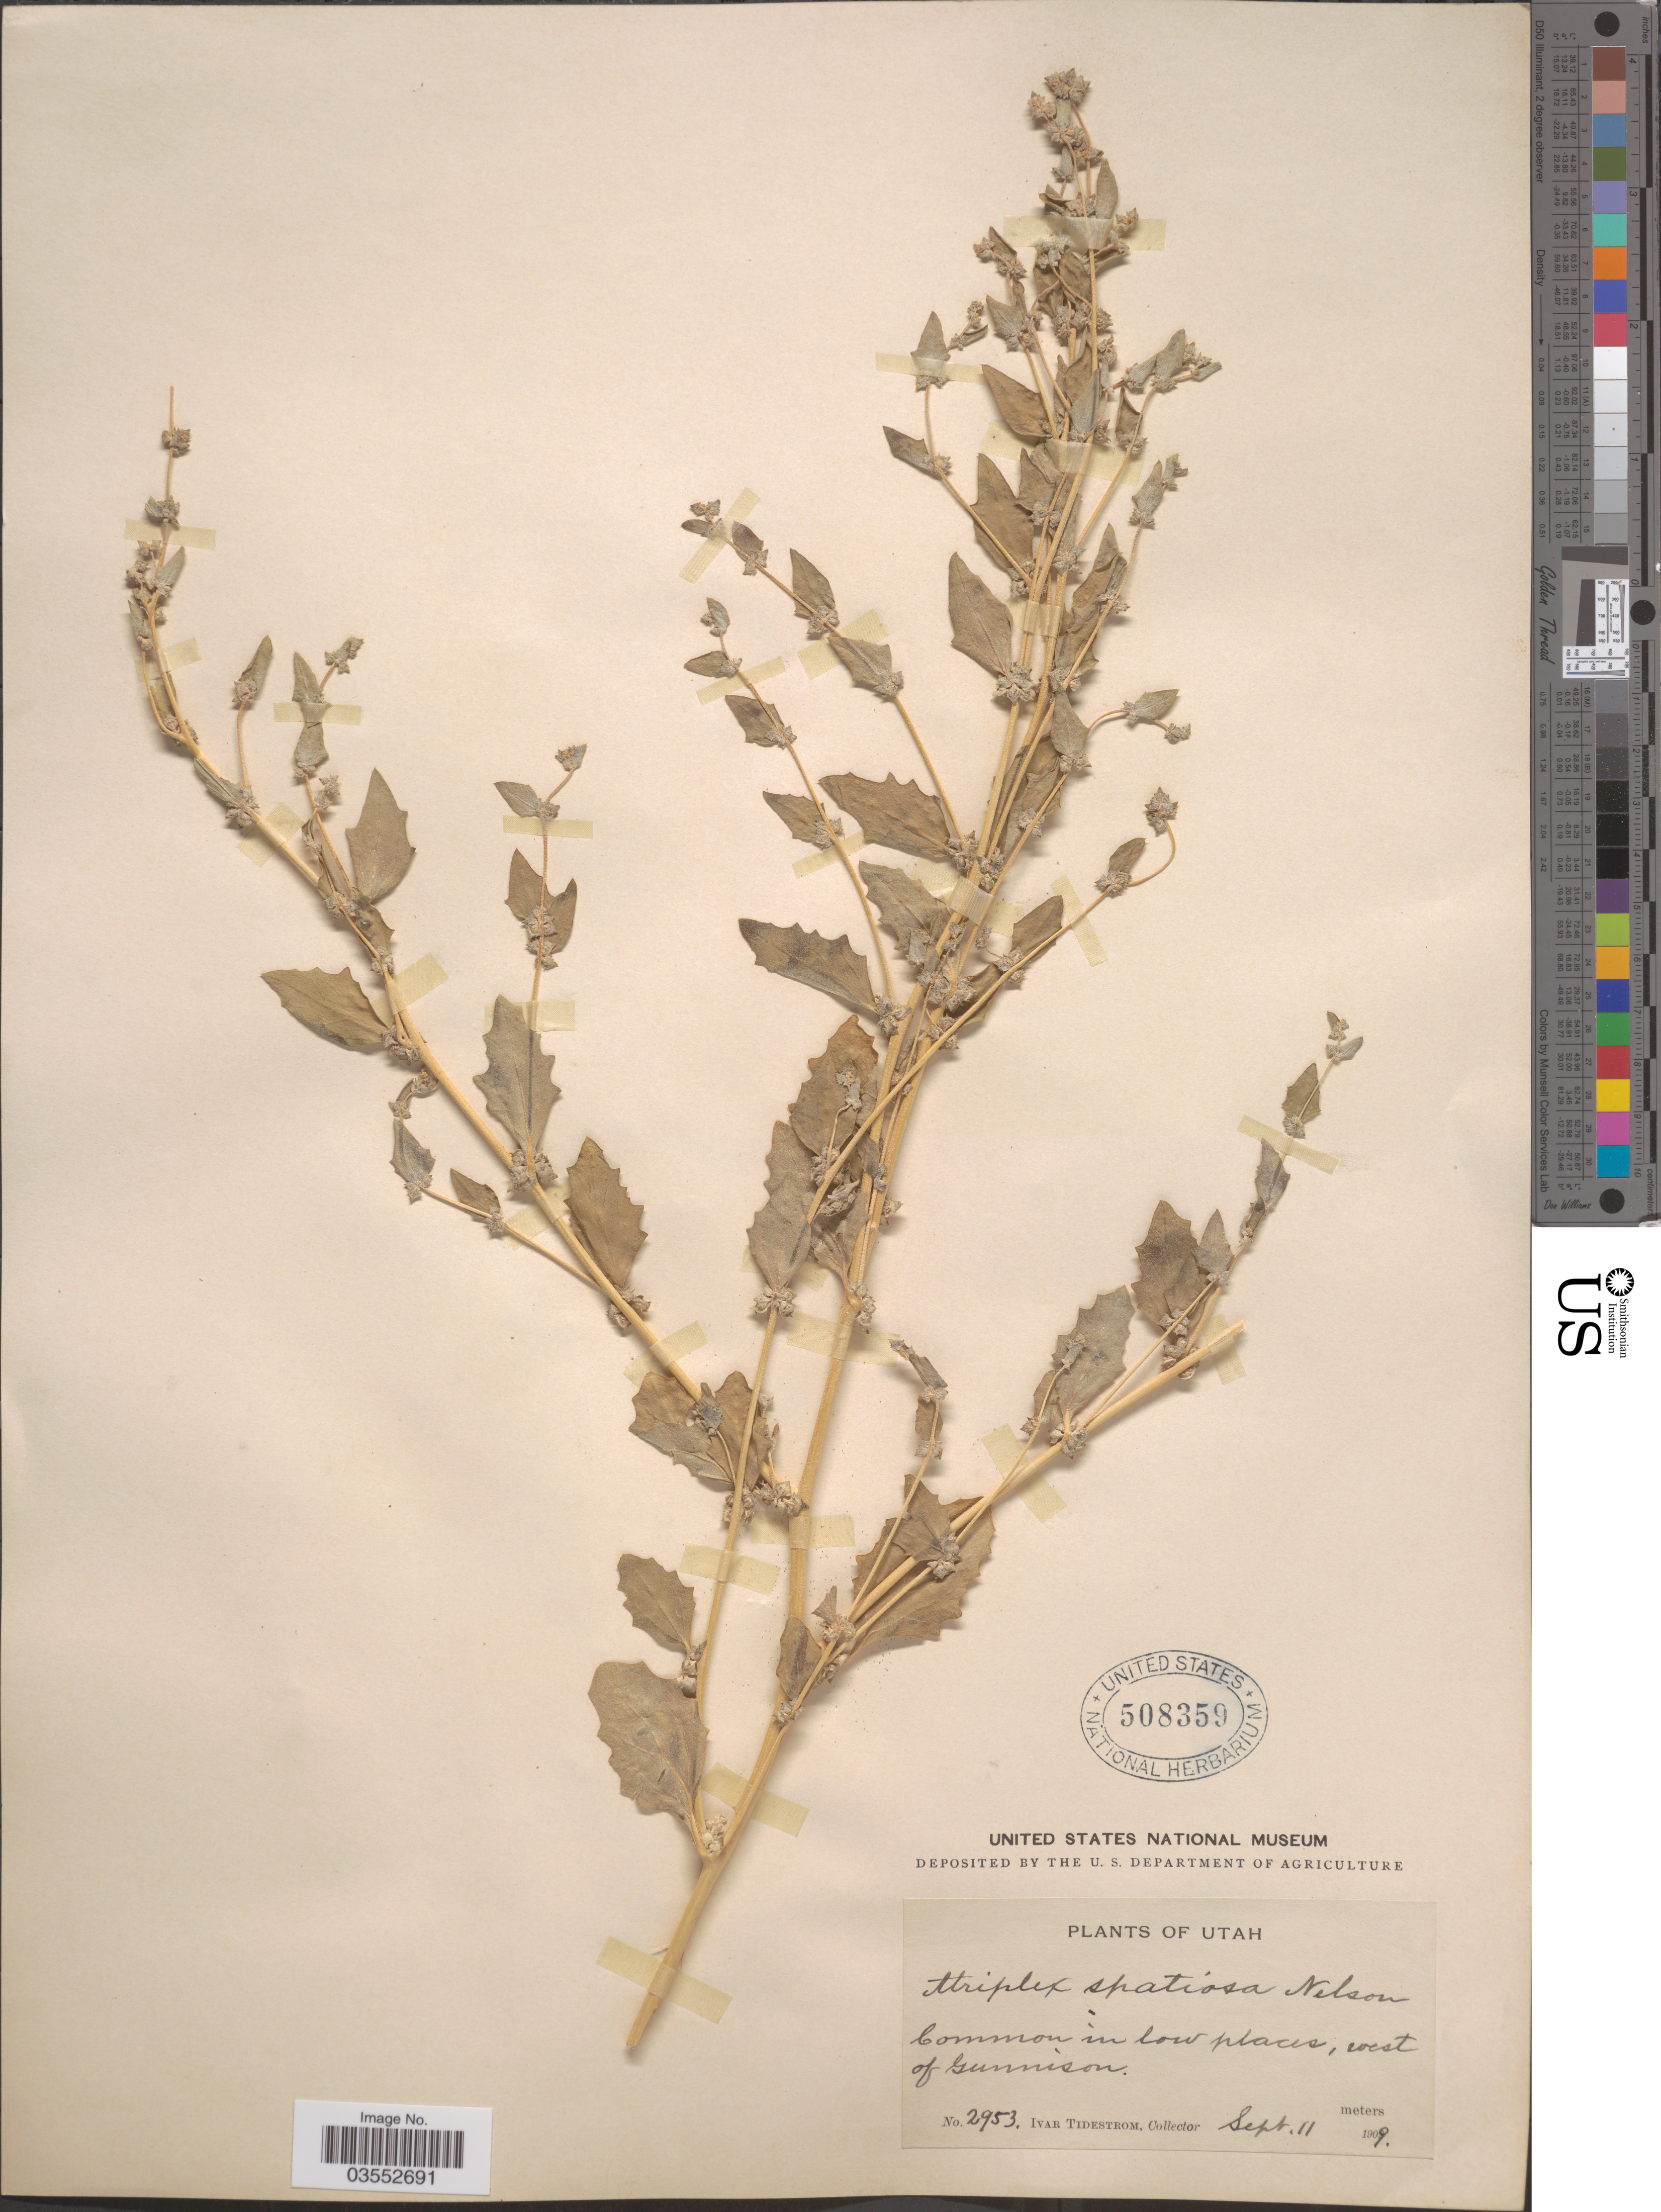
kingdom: Plantae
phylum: Tracheophyta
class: Magnoliopsida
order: Caryophyllales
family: Amaranthaceae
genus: Atriplex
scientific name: Atriplex rosea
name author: L.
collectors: I. F. Tidestrom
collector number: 2953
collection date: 1909-09-11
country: United States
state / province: Utah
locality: West of Gunnison.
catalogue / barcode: US 508359